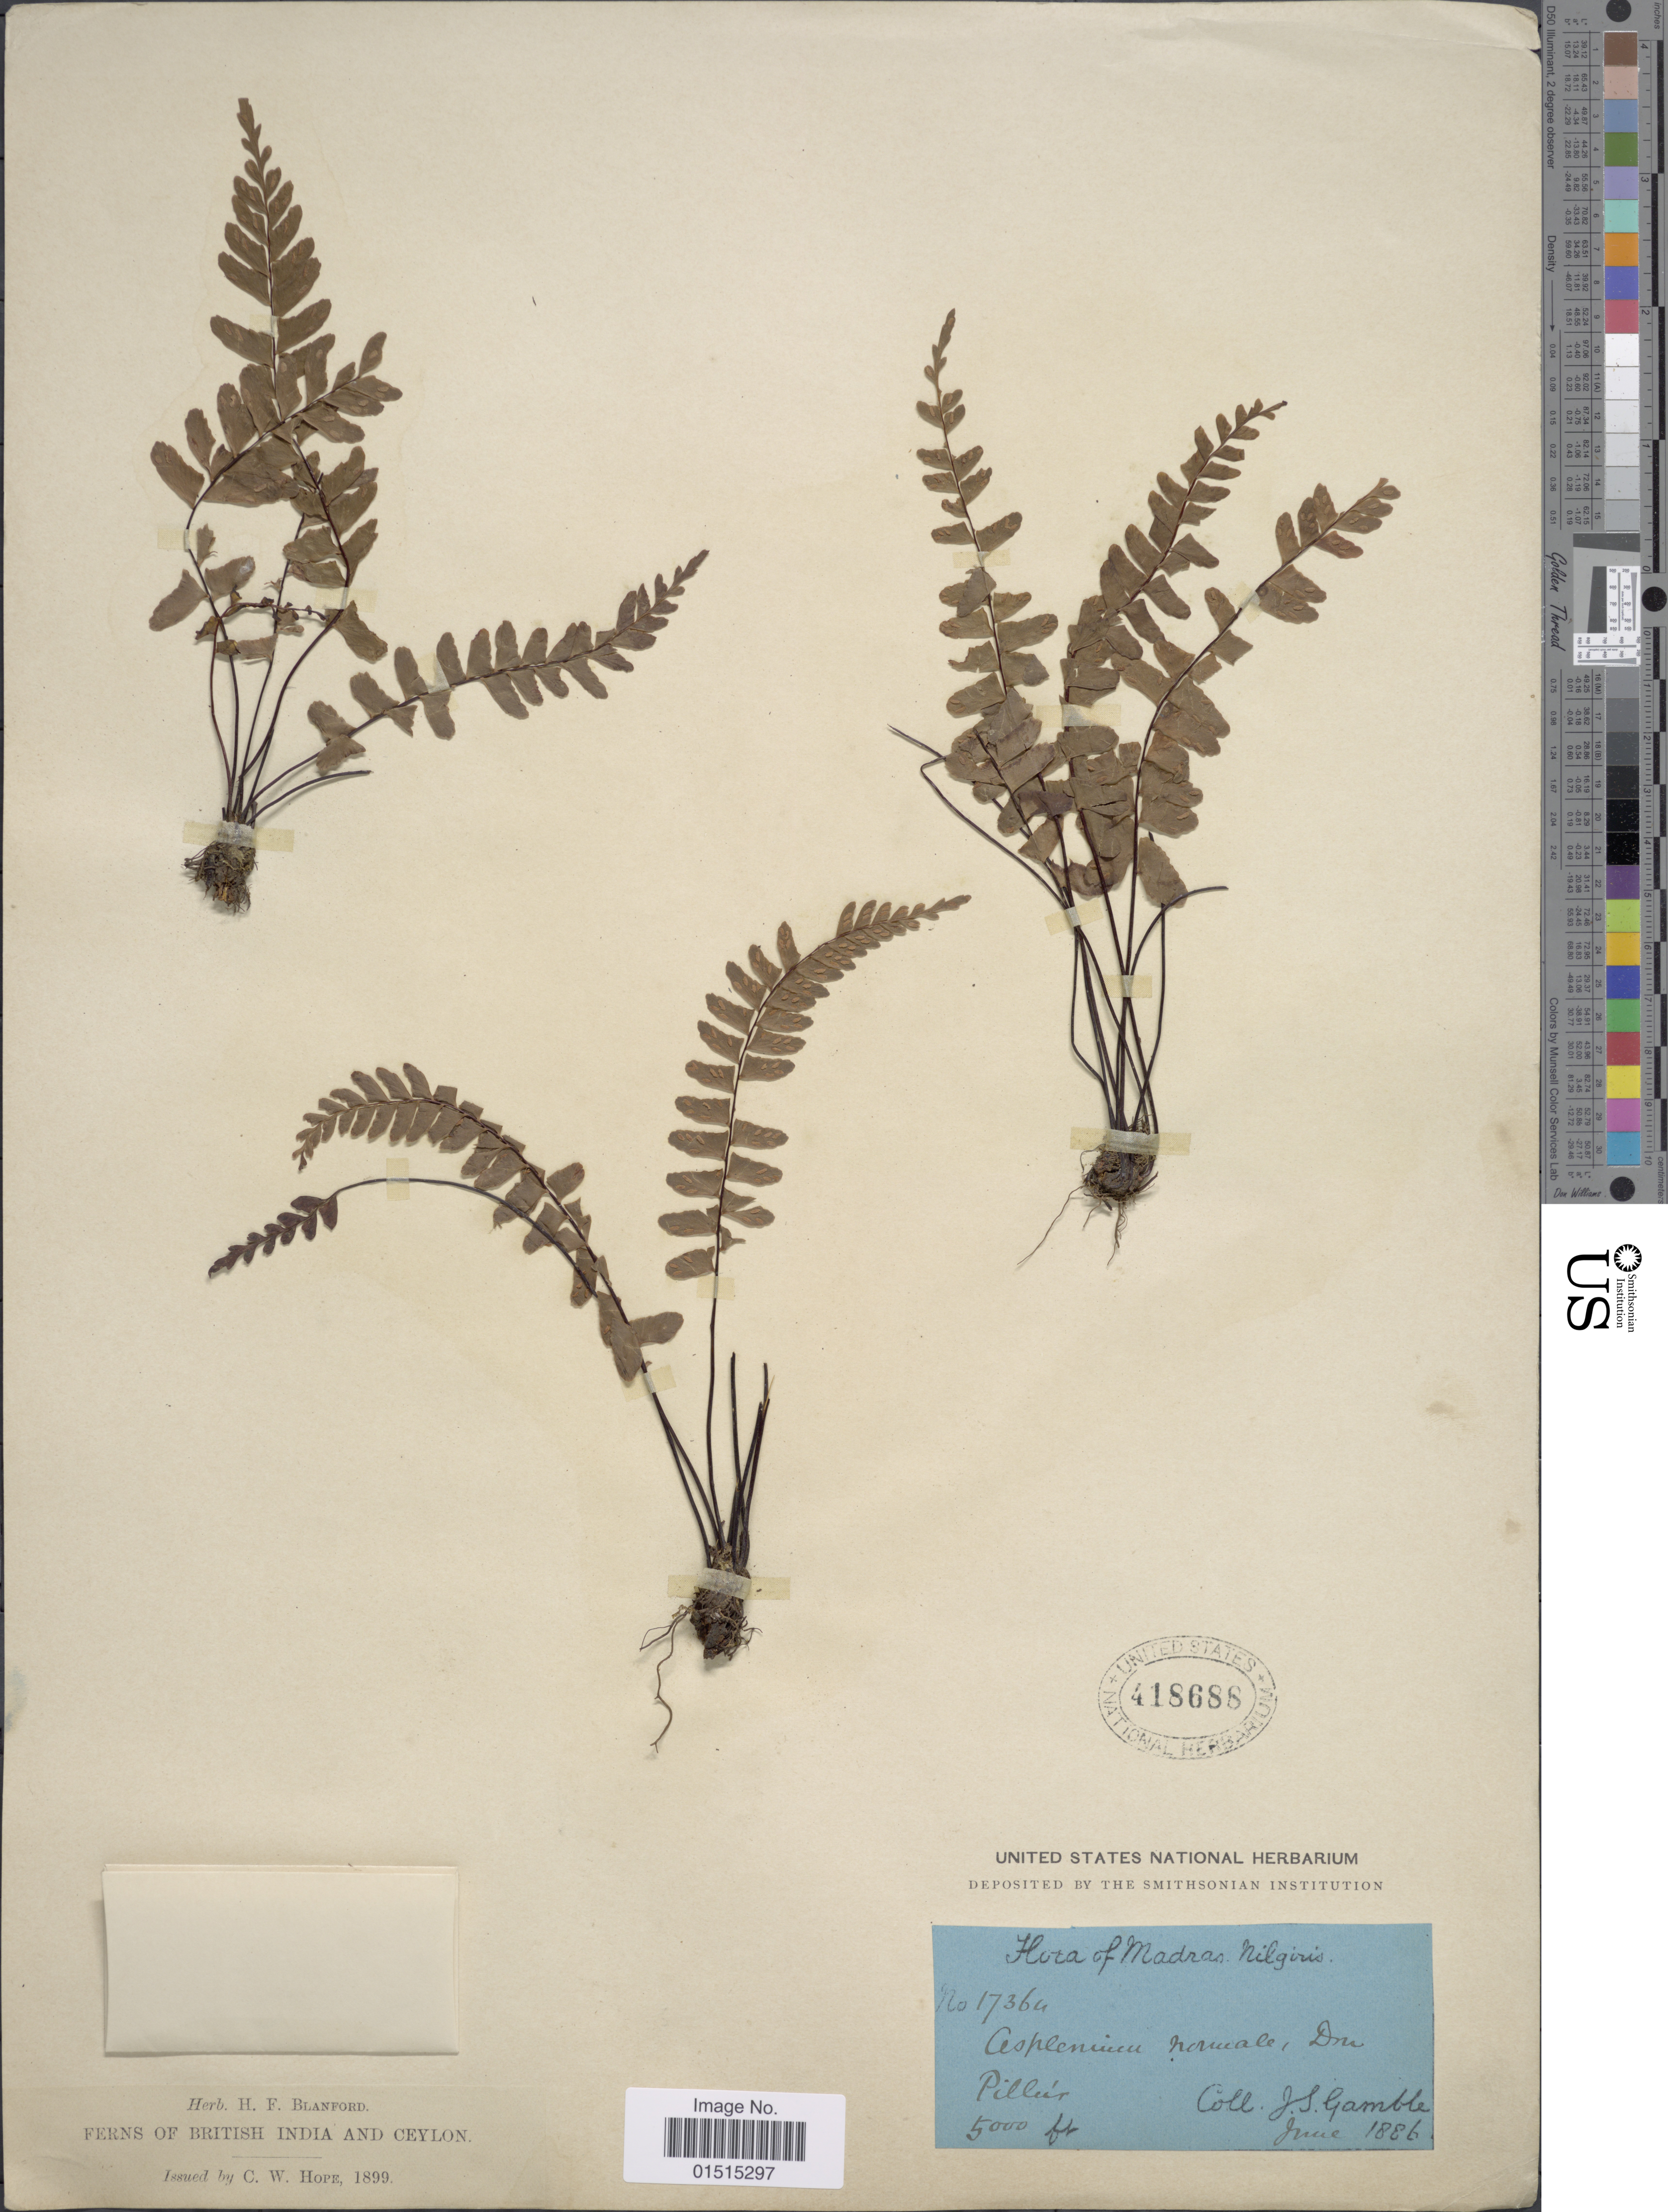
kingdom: Plantae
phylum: Tracheophyta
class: Polypodiopsida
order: Polypodiales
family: Aspleniaceae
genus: Asplenium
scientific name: Asplenium normale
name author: D. Don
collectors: J. S. Gamble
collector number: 17364*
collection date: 1886-06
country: Sri Lanka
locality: British India and Ceylon, Pillur [interpreted]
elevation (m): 1524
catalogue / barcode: US 418688